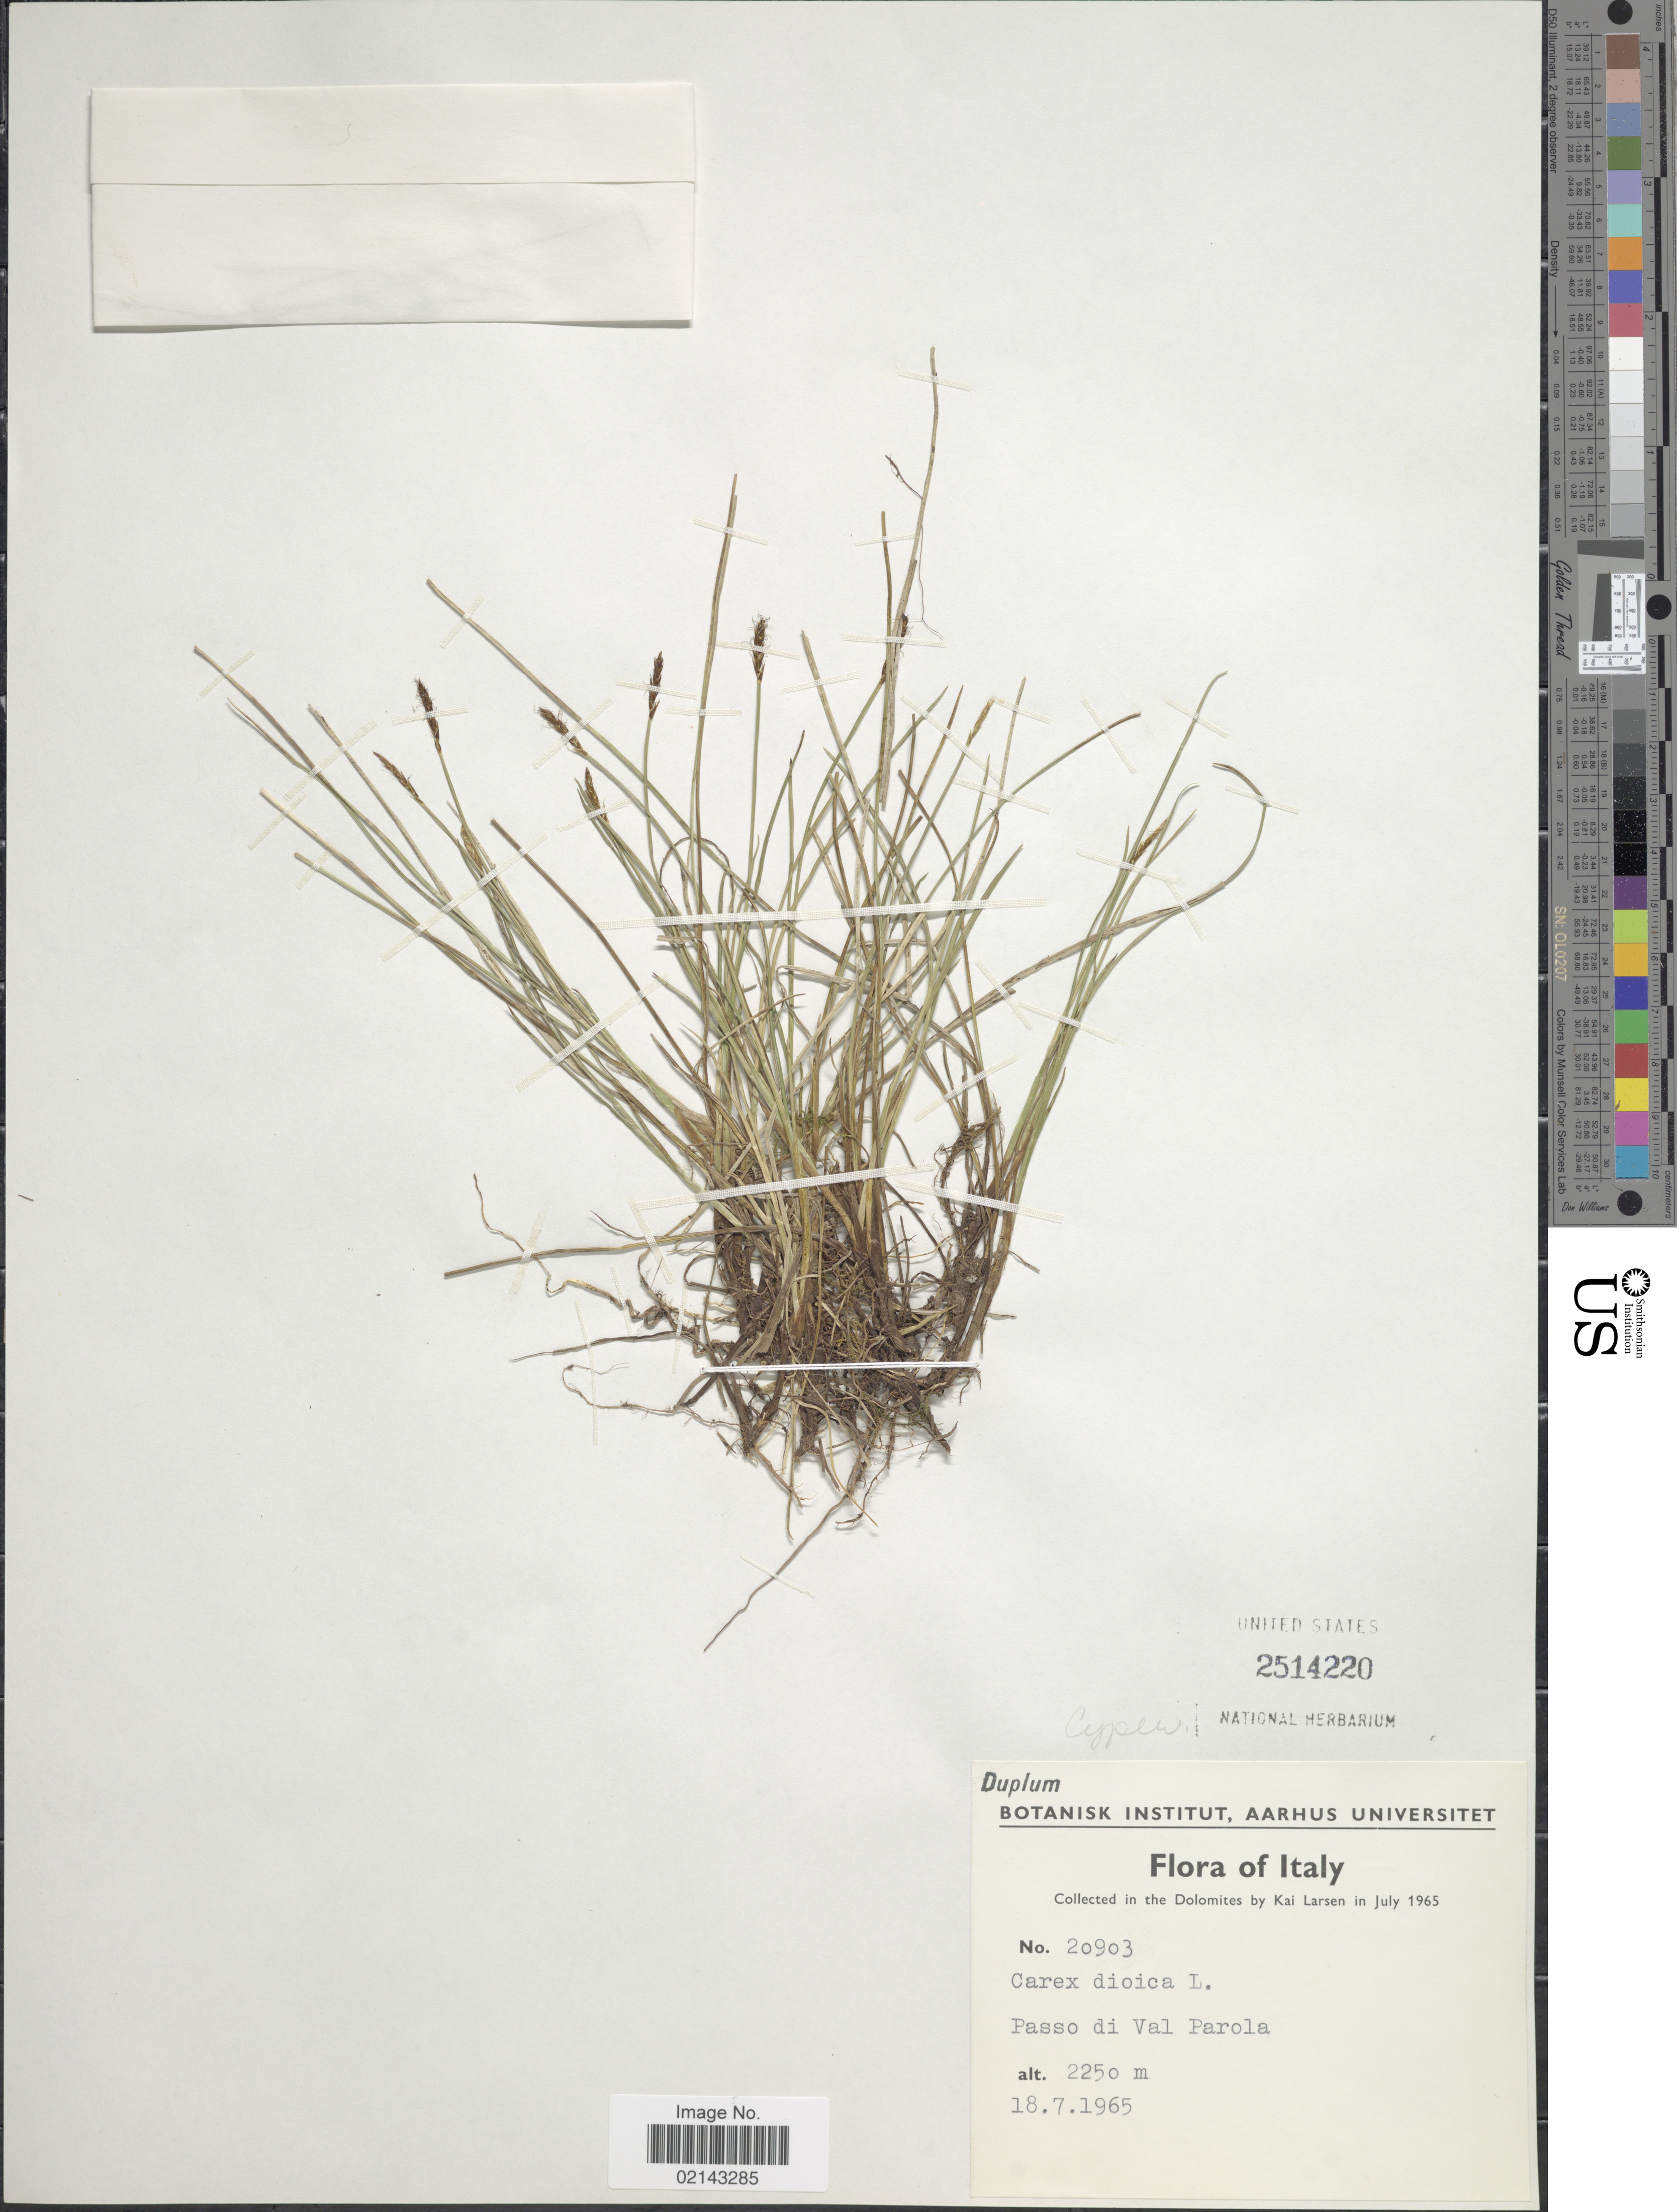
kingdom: Plantae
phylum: Tracheophyta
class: Liliopsida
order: Poales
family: Cyperaceae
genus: Carex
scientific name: Carex dioica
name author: L.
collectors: K. Larsen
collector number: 20903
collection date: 1965-07-18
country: Italy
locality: Passo di Val Parola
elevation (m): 2250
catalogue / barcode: US 2514220